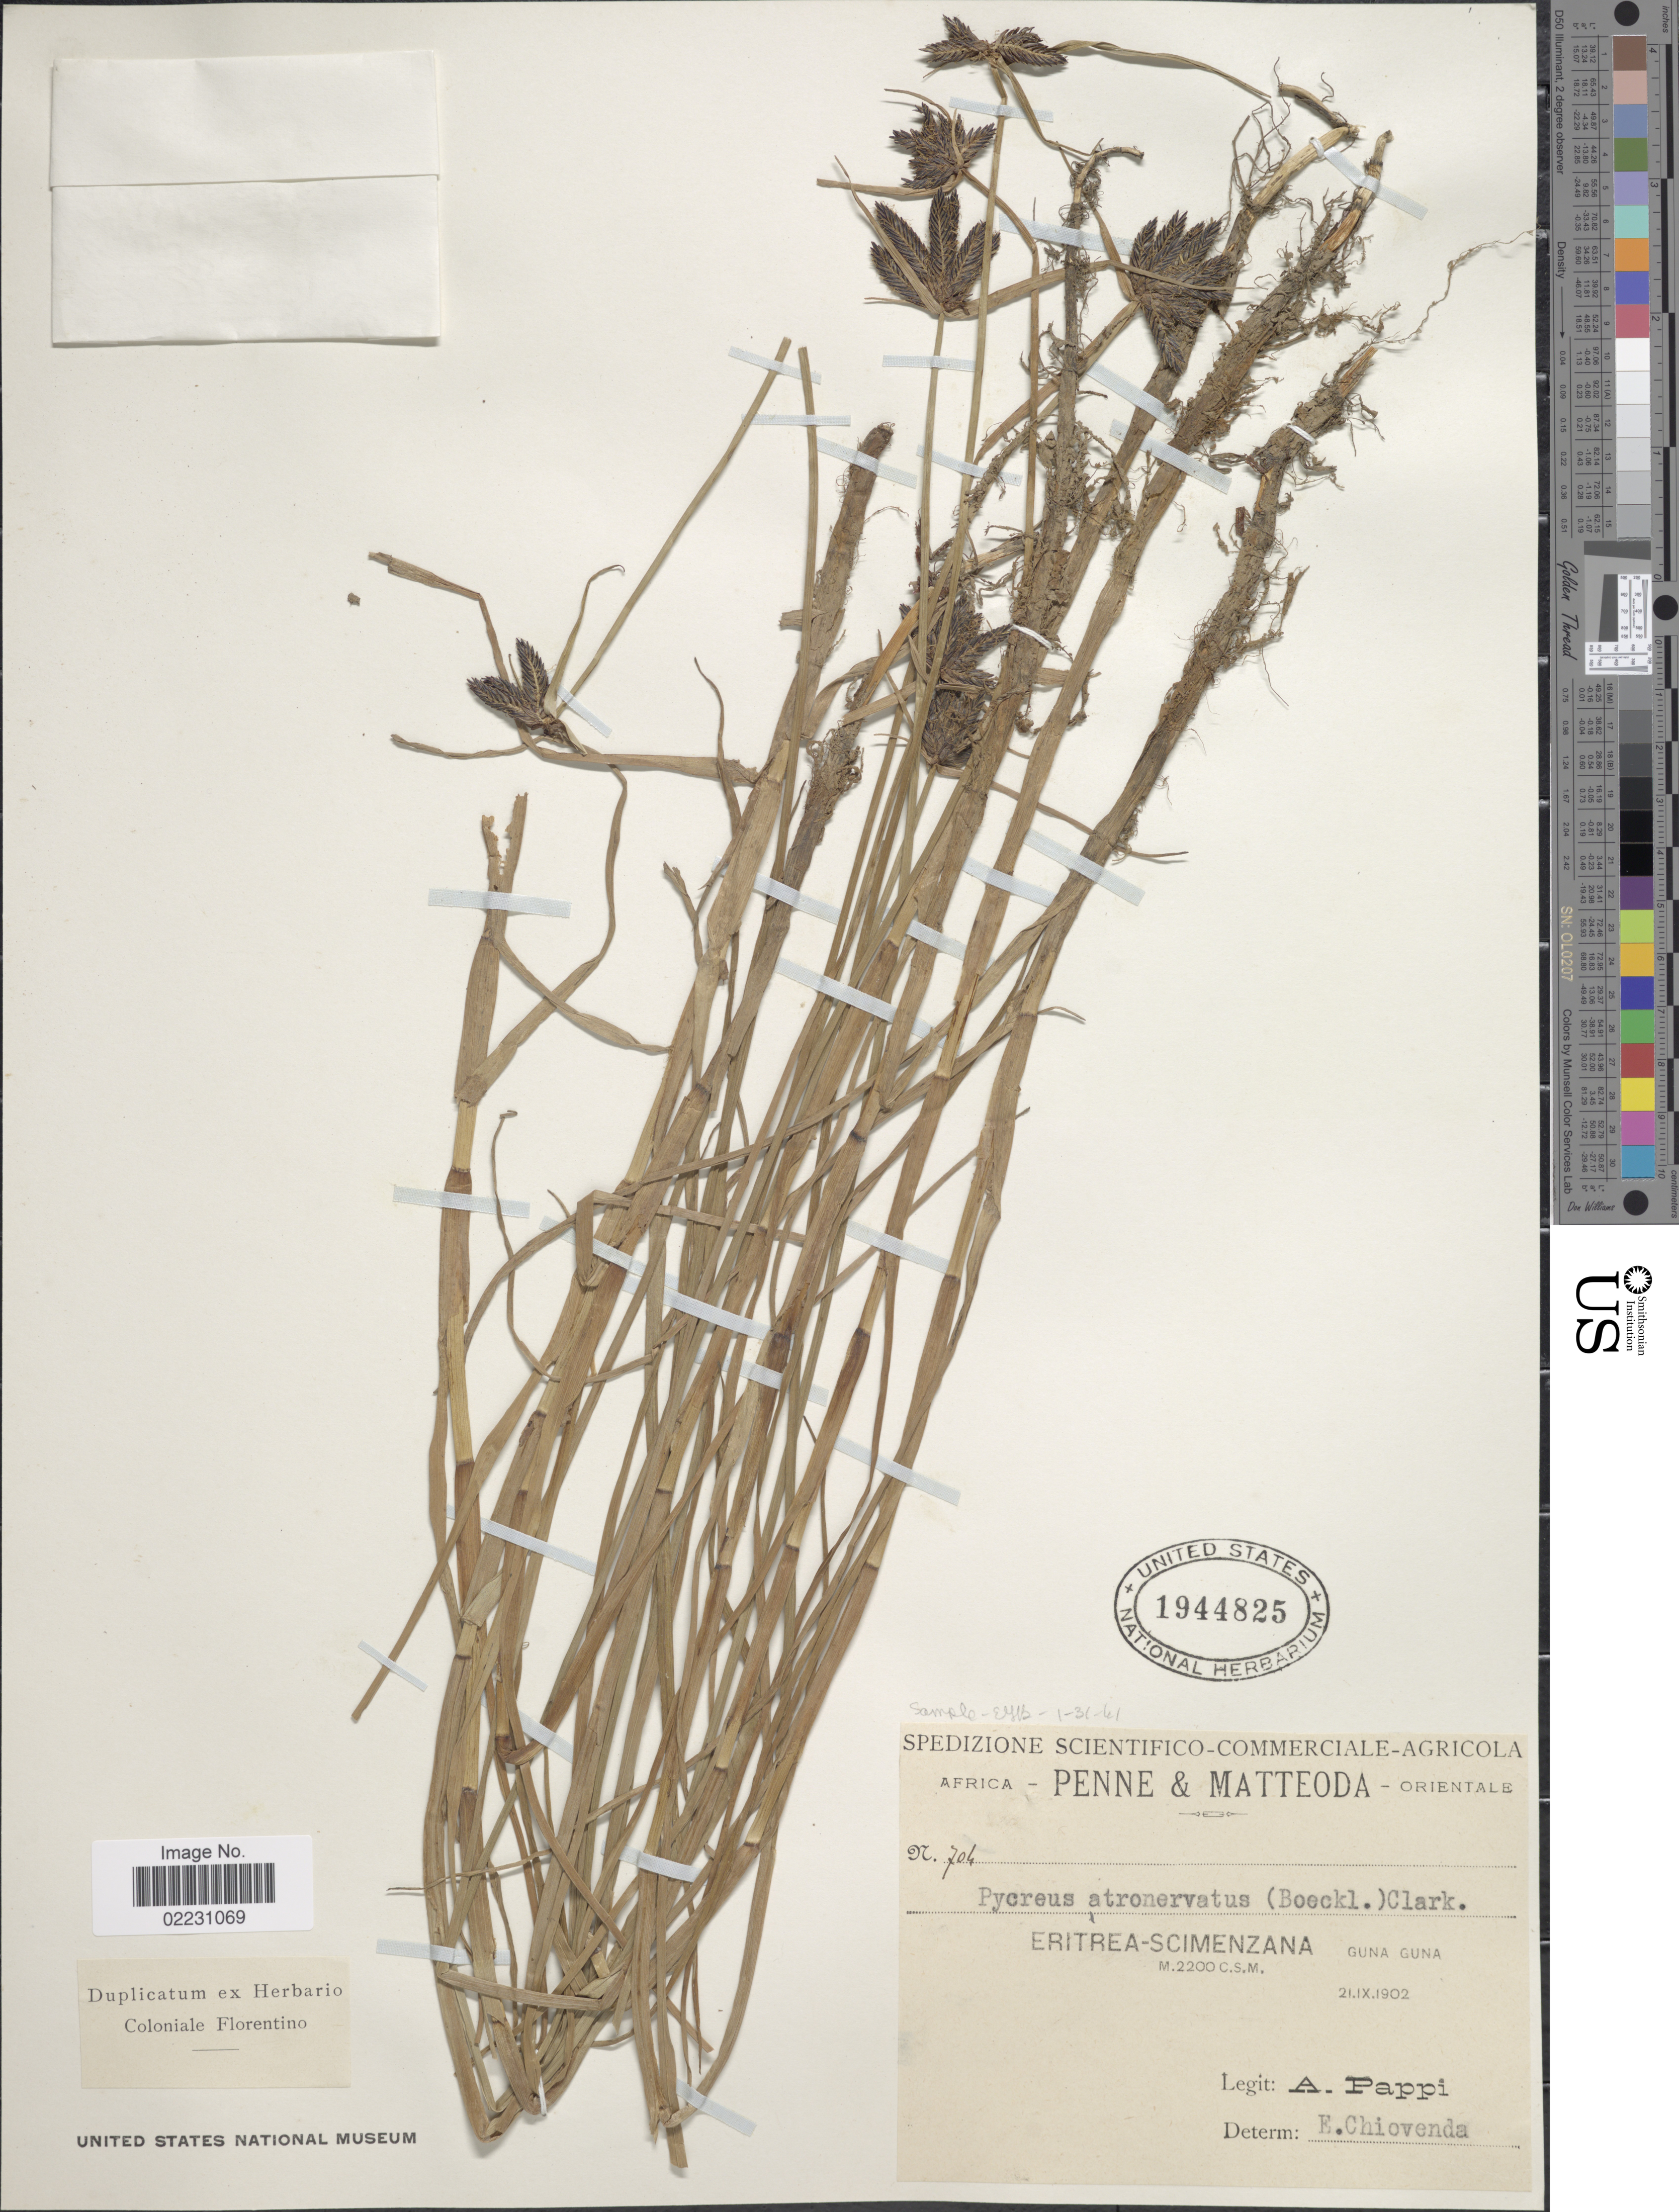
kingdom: Plantae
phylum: Tracheophyta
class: Liliopsida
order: Poales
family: Cyperaceae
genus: Cyperus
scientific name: Cyperus atronervatus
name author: Boeckeler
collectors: A. Pappi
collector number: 704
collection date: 1902-09-21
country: Eritrea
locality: Eritea - Scimenzana: Guna Guna.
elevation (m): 2200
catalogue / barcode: US 1944825